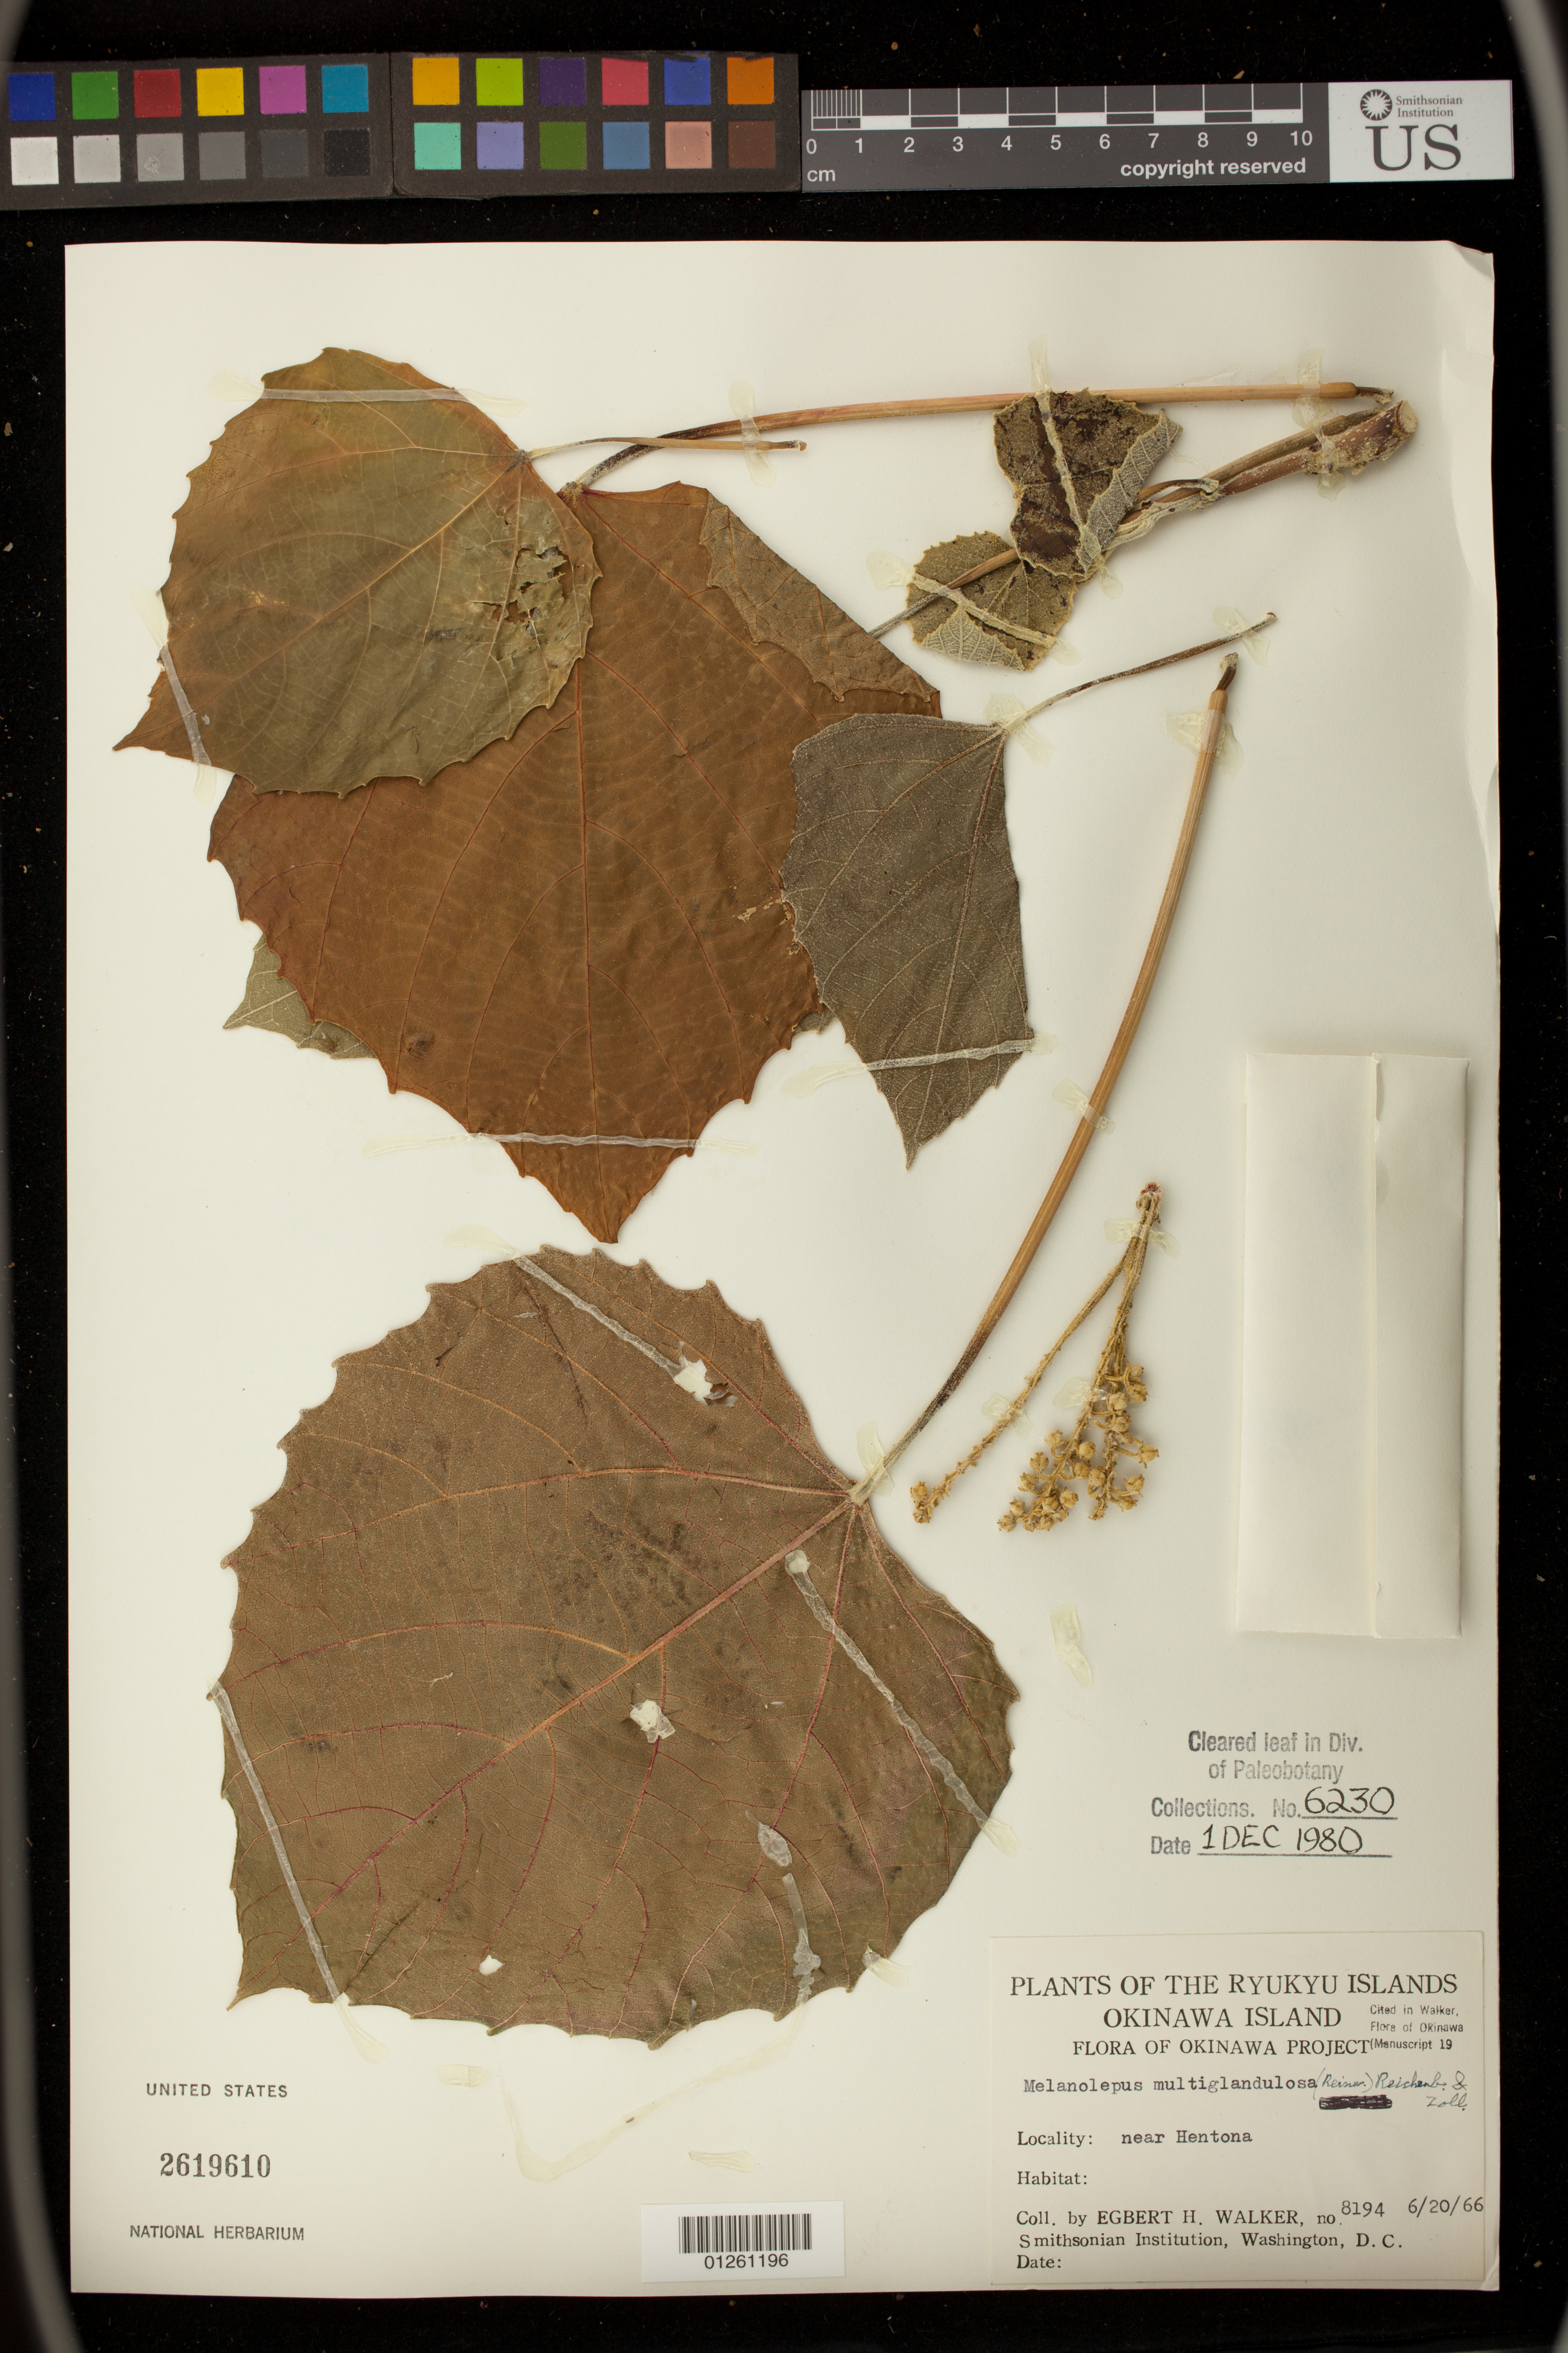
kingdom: Plantae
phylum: Tracheophyta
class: Magnoliopsida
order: Malpighiales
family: Euphorbiaceae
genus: Melanolepis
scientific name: Melanolepis multiglandulosa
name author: (Reinw. ex Blume) Rchb. f. & Zoll.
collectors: E. H. Walker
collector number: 8194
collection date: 1966-06-20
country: Japan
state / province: Okinawa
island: Okinawa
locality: Ryukyu Islands. Okinawa Island: near Hentona.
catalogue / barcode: US 2619610